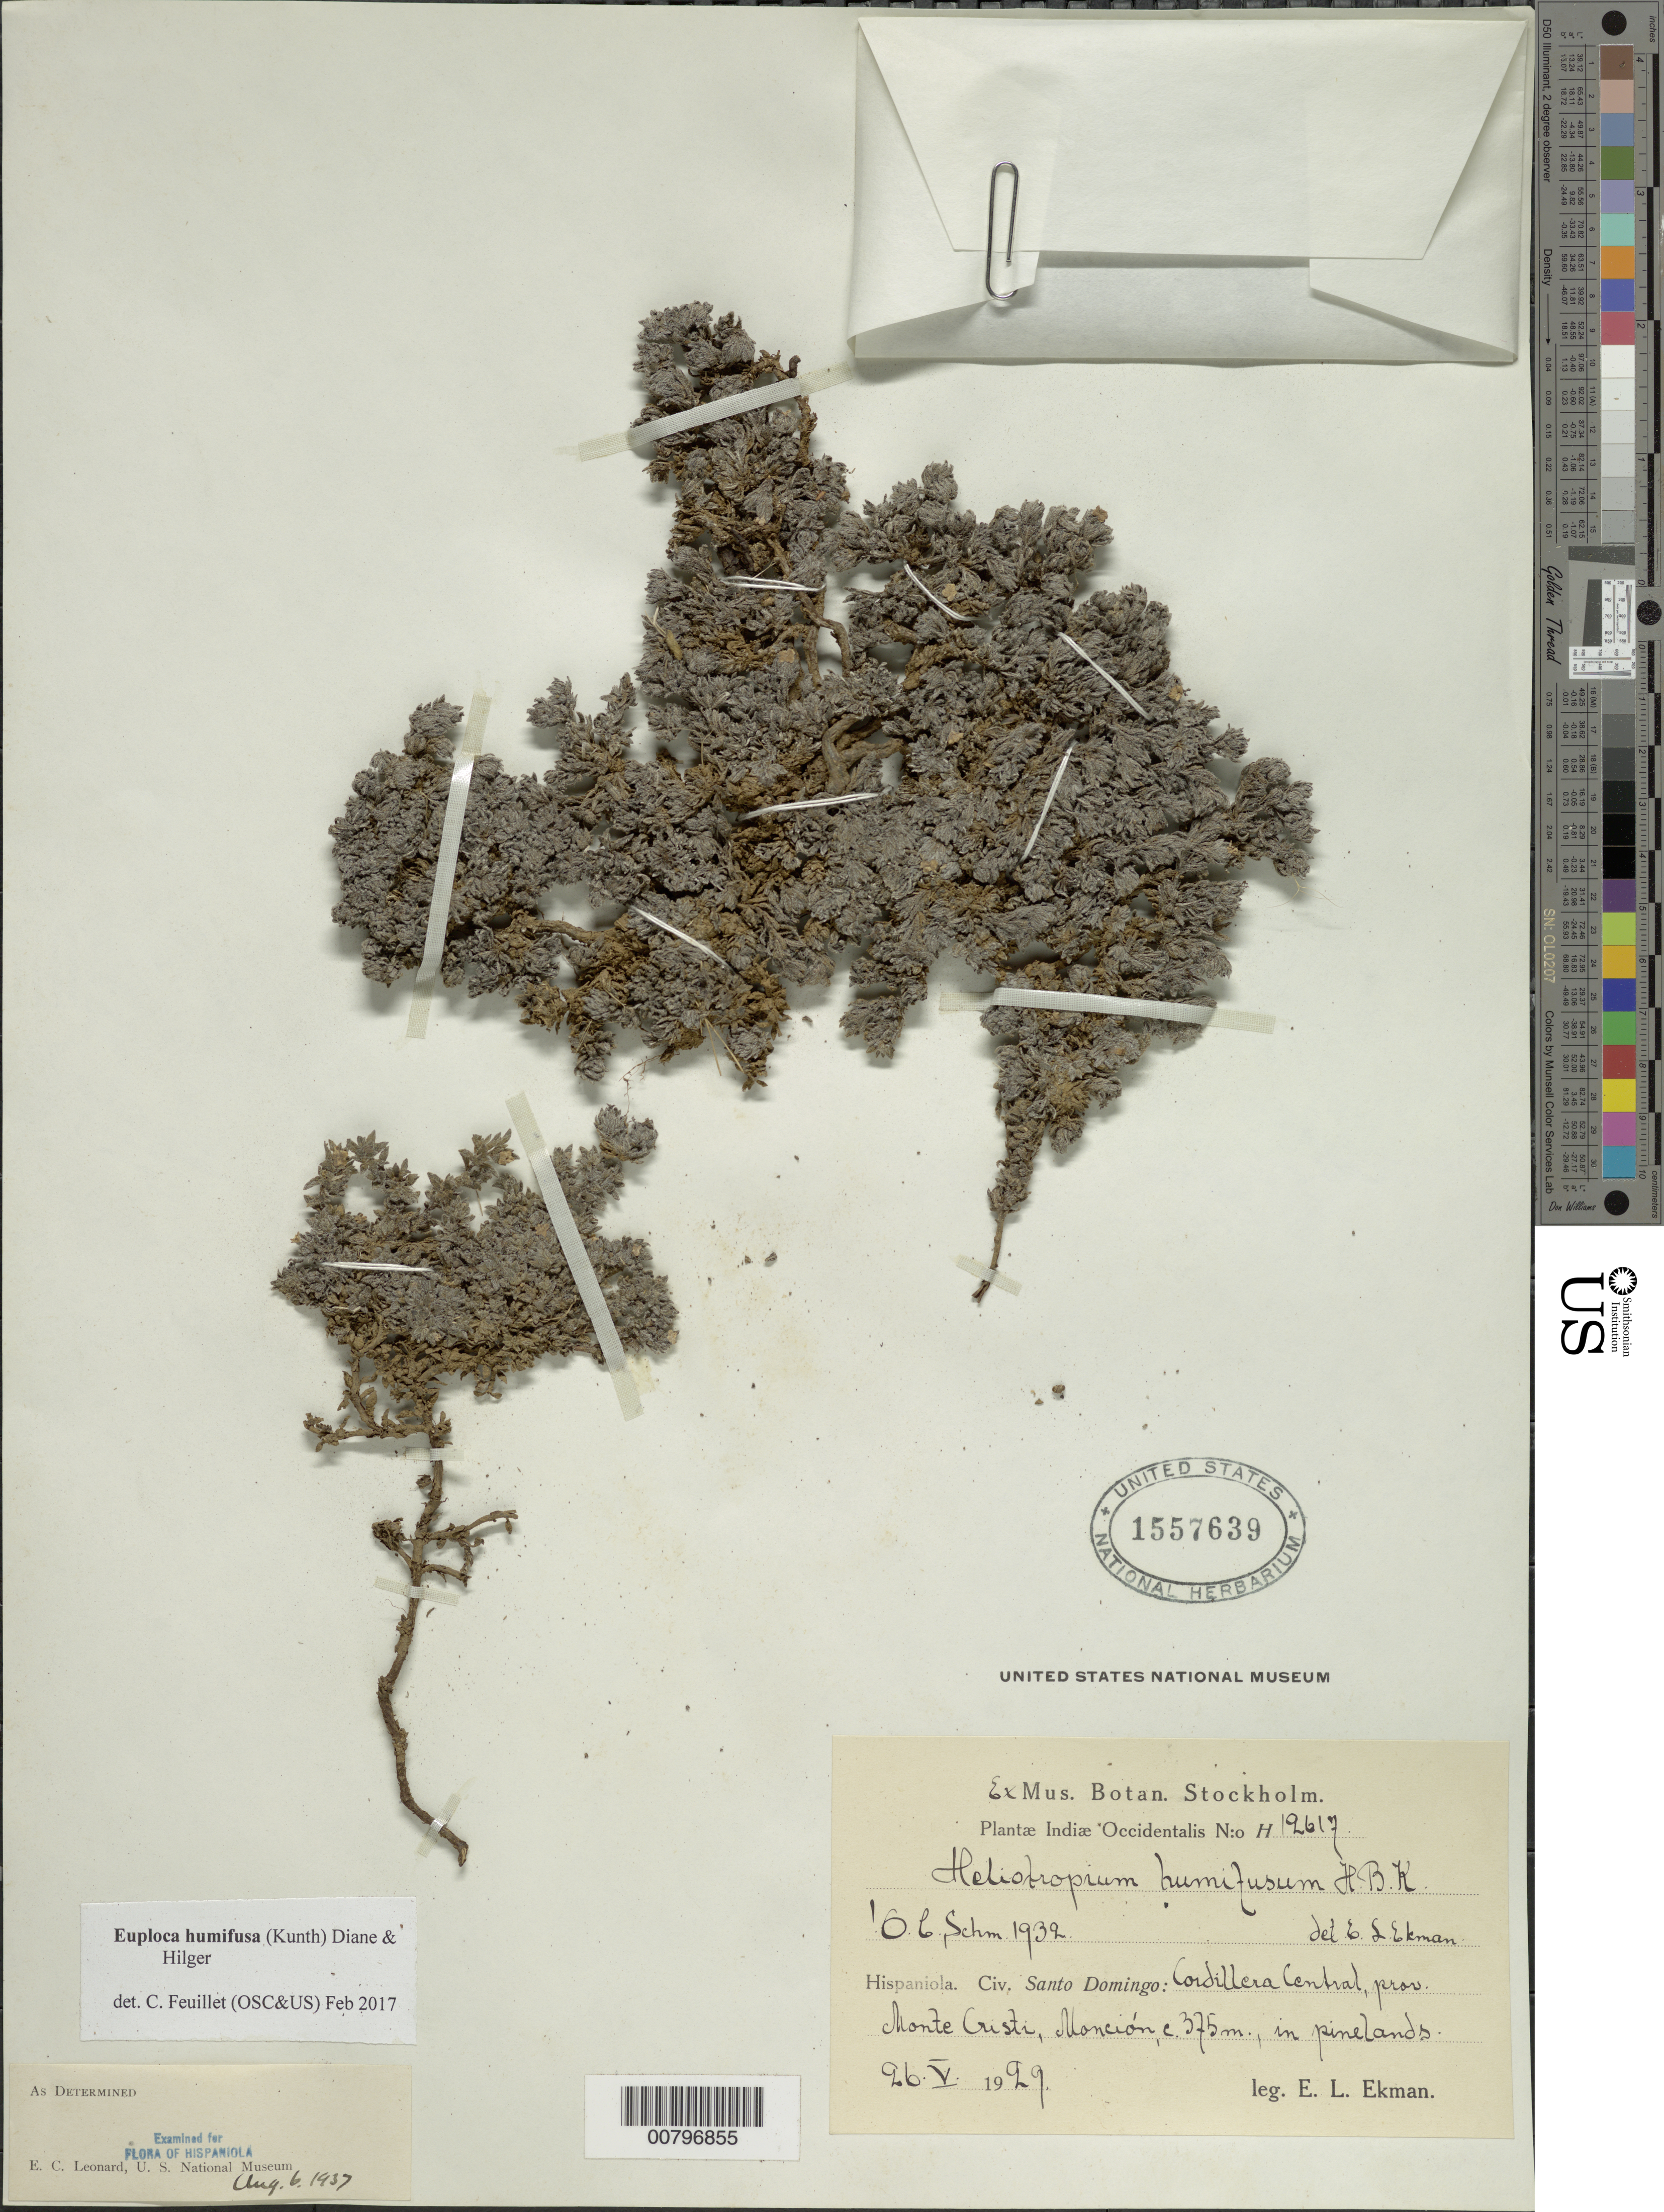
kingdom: Plantae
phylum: Tracheophyta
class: Magnoliopsida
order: Boraginales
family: Heliotropiaceae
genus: Euploca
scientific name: Euploca humifusa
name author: (Kunth) Diane & Hilger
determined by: Feuillet, C.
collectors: E. L. Ekman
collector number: H 12617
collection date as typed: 26 May 1929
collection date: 1929-05-26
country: Dominican Republic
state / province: Monte Cristi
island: Hispaniola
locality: Cordillera Central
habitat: Pinelands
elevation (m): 375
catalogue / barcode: US 1557639